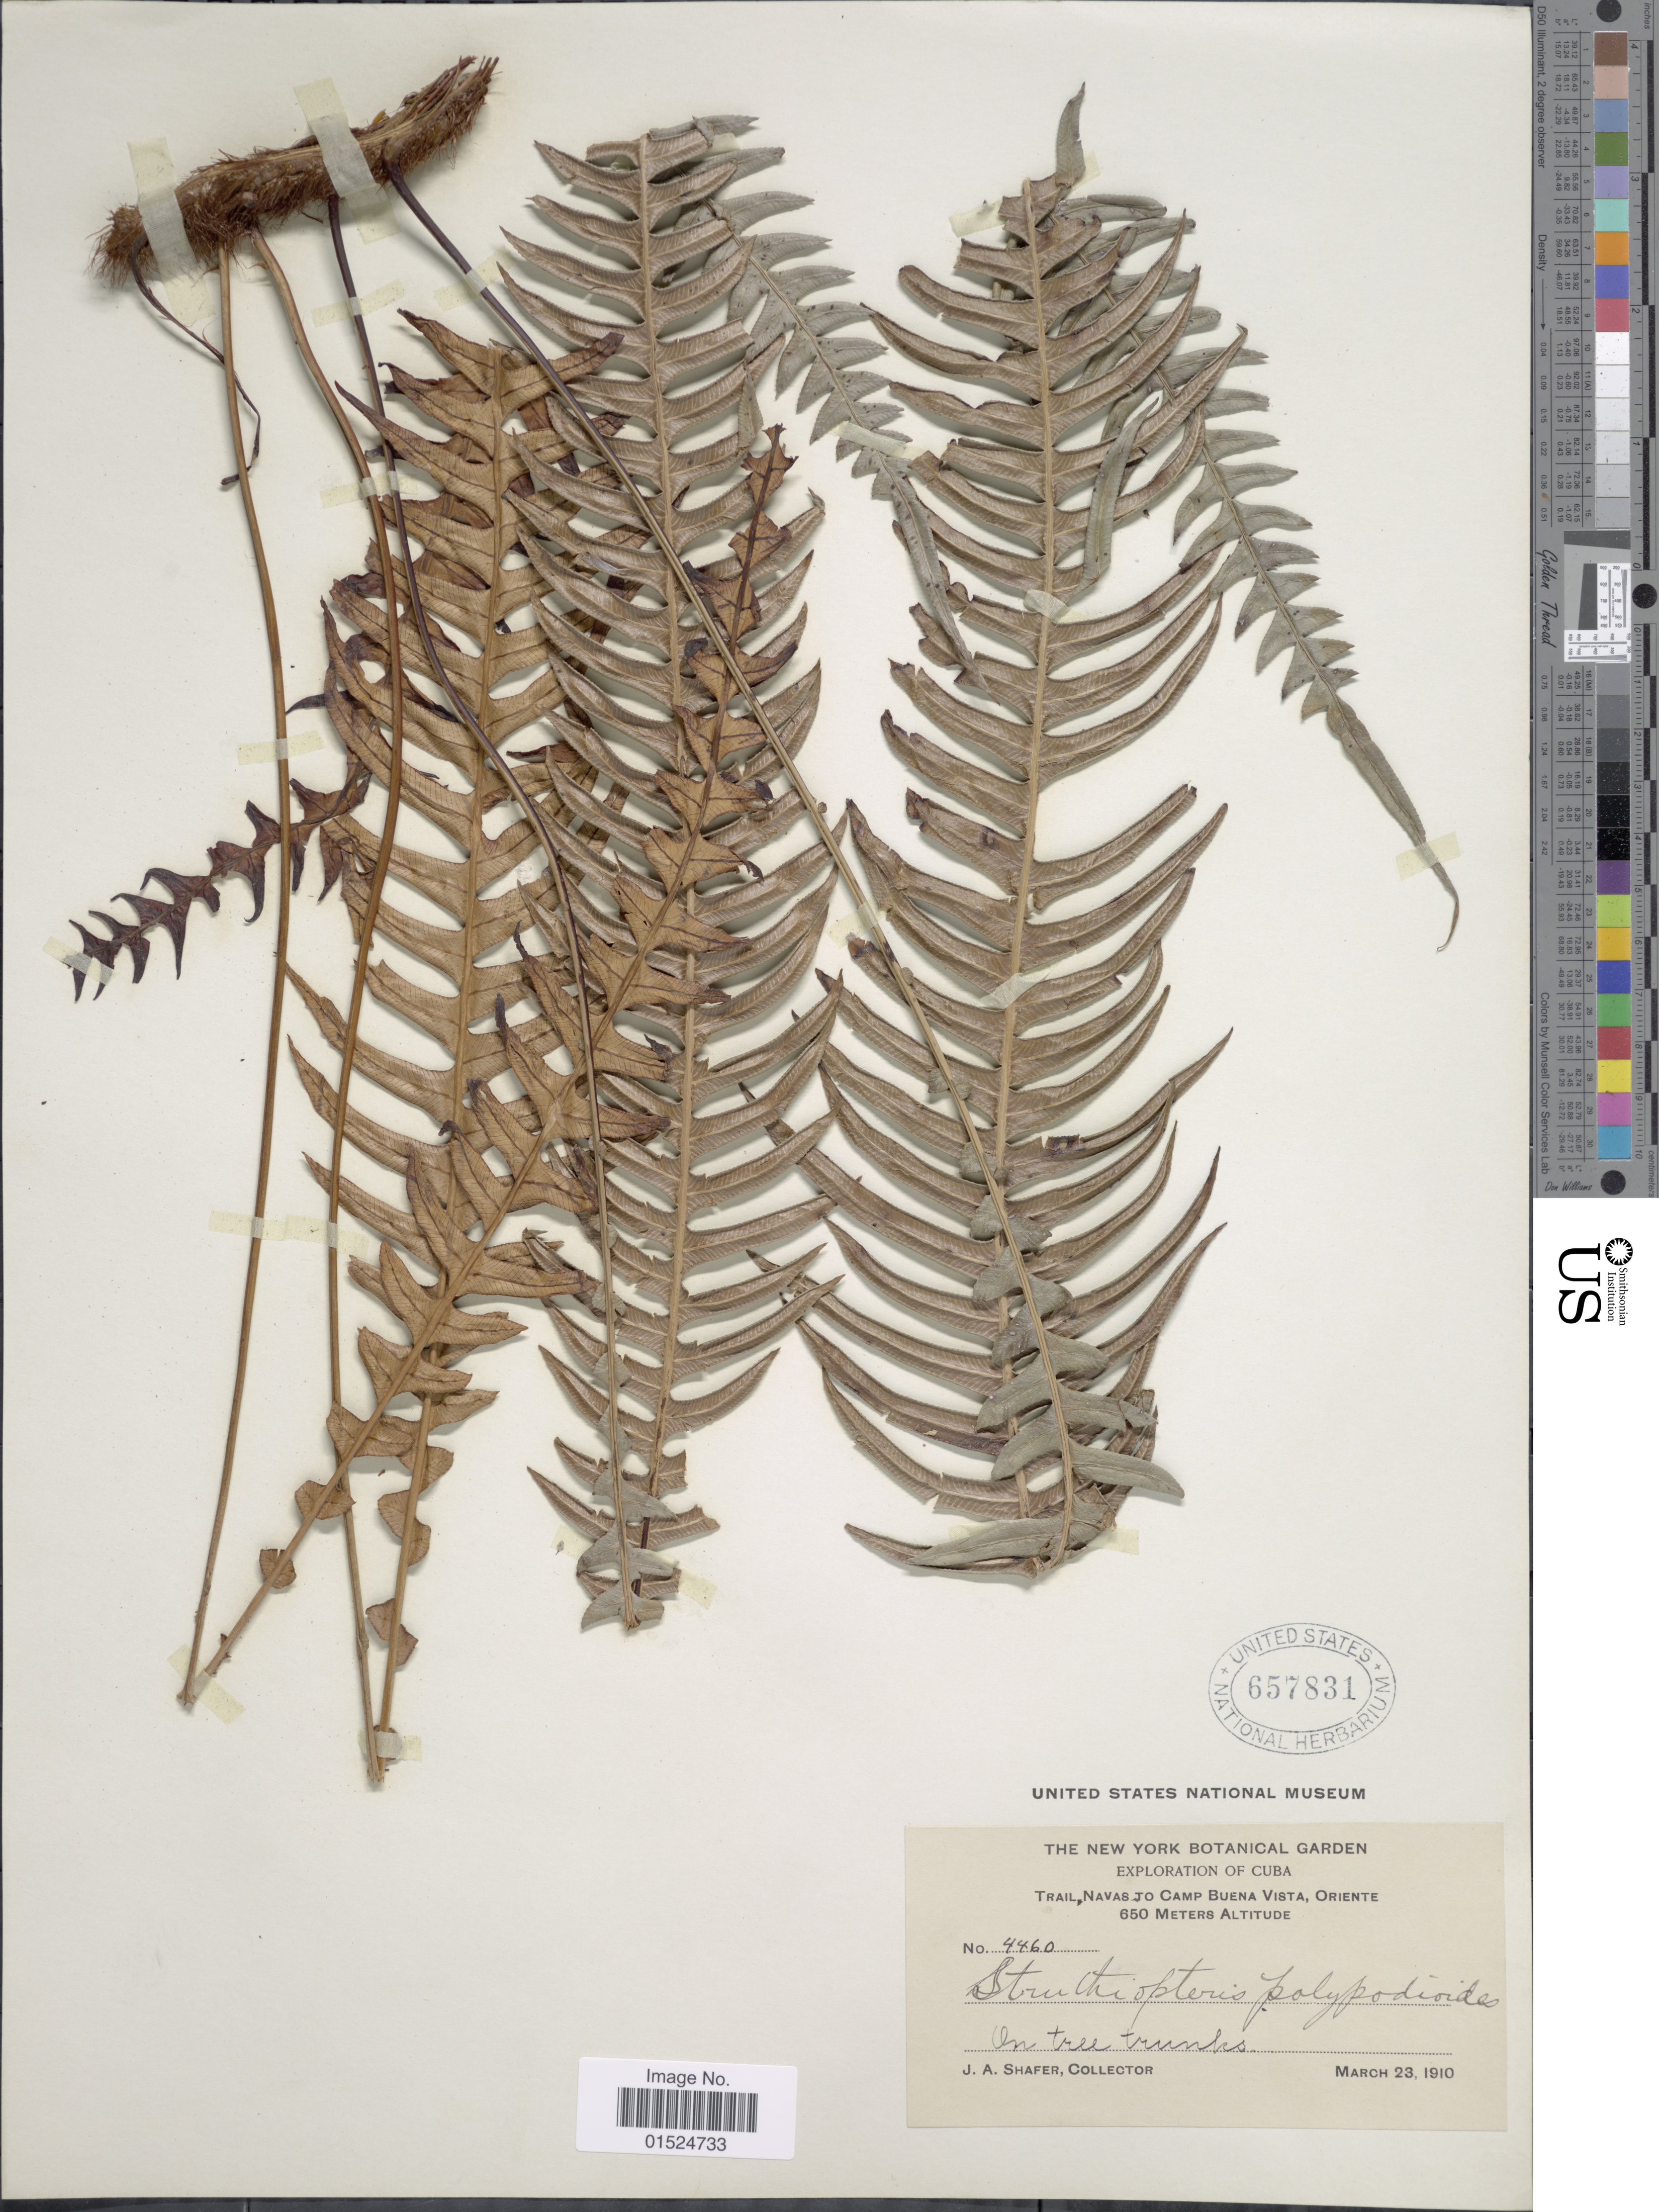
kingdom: Plantae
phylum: Tracheophyta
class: Polypodiopsida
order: Polypodiales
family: Blechnaceae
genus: Blechnum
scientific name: Blechnum fragile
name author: (Liebm.) C.V. Morton & Lellinger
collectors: J. A. Shafer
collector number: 4460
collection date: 1910-03-23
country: Cuba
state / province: Oriente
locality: Trail, Navas to Camp Buena Vista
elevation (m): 650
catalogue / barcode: US 657831